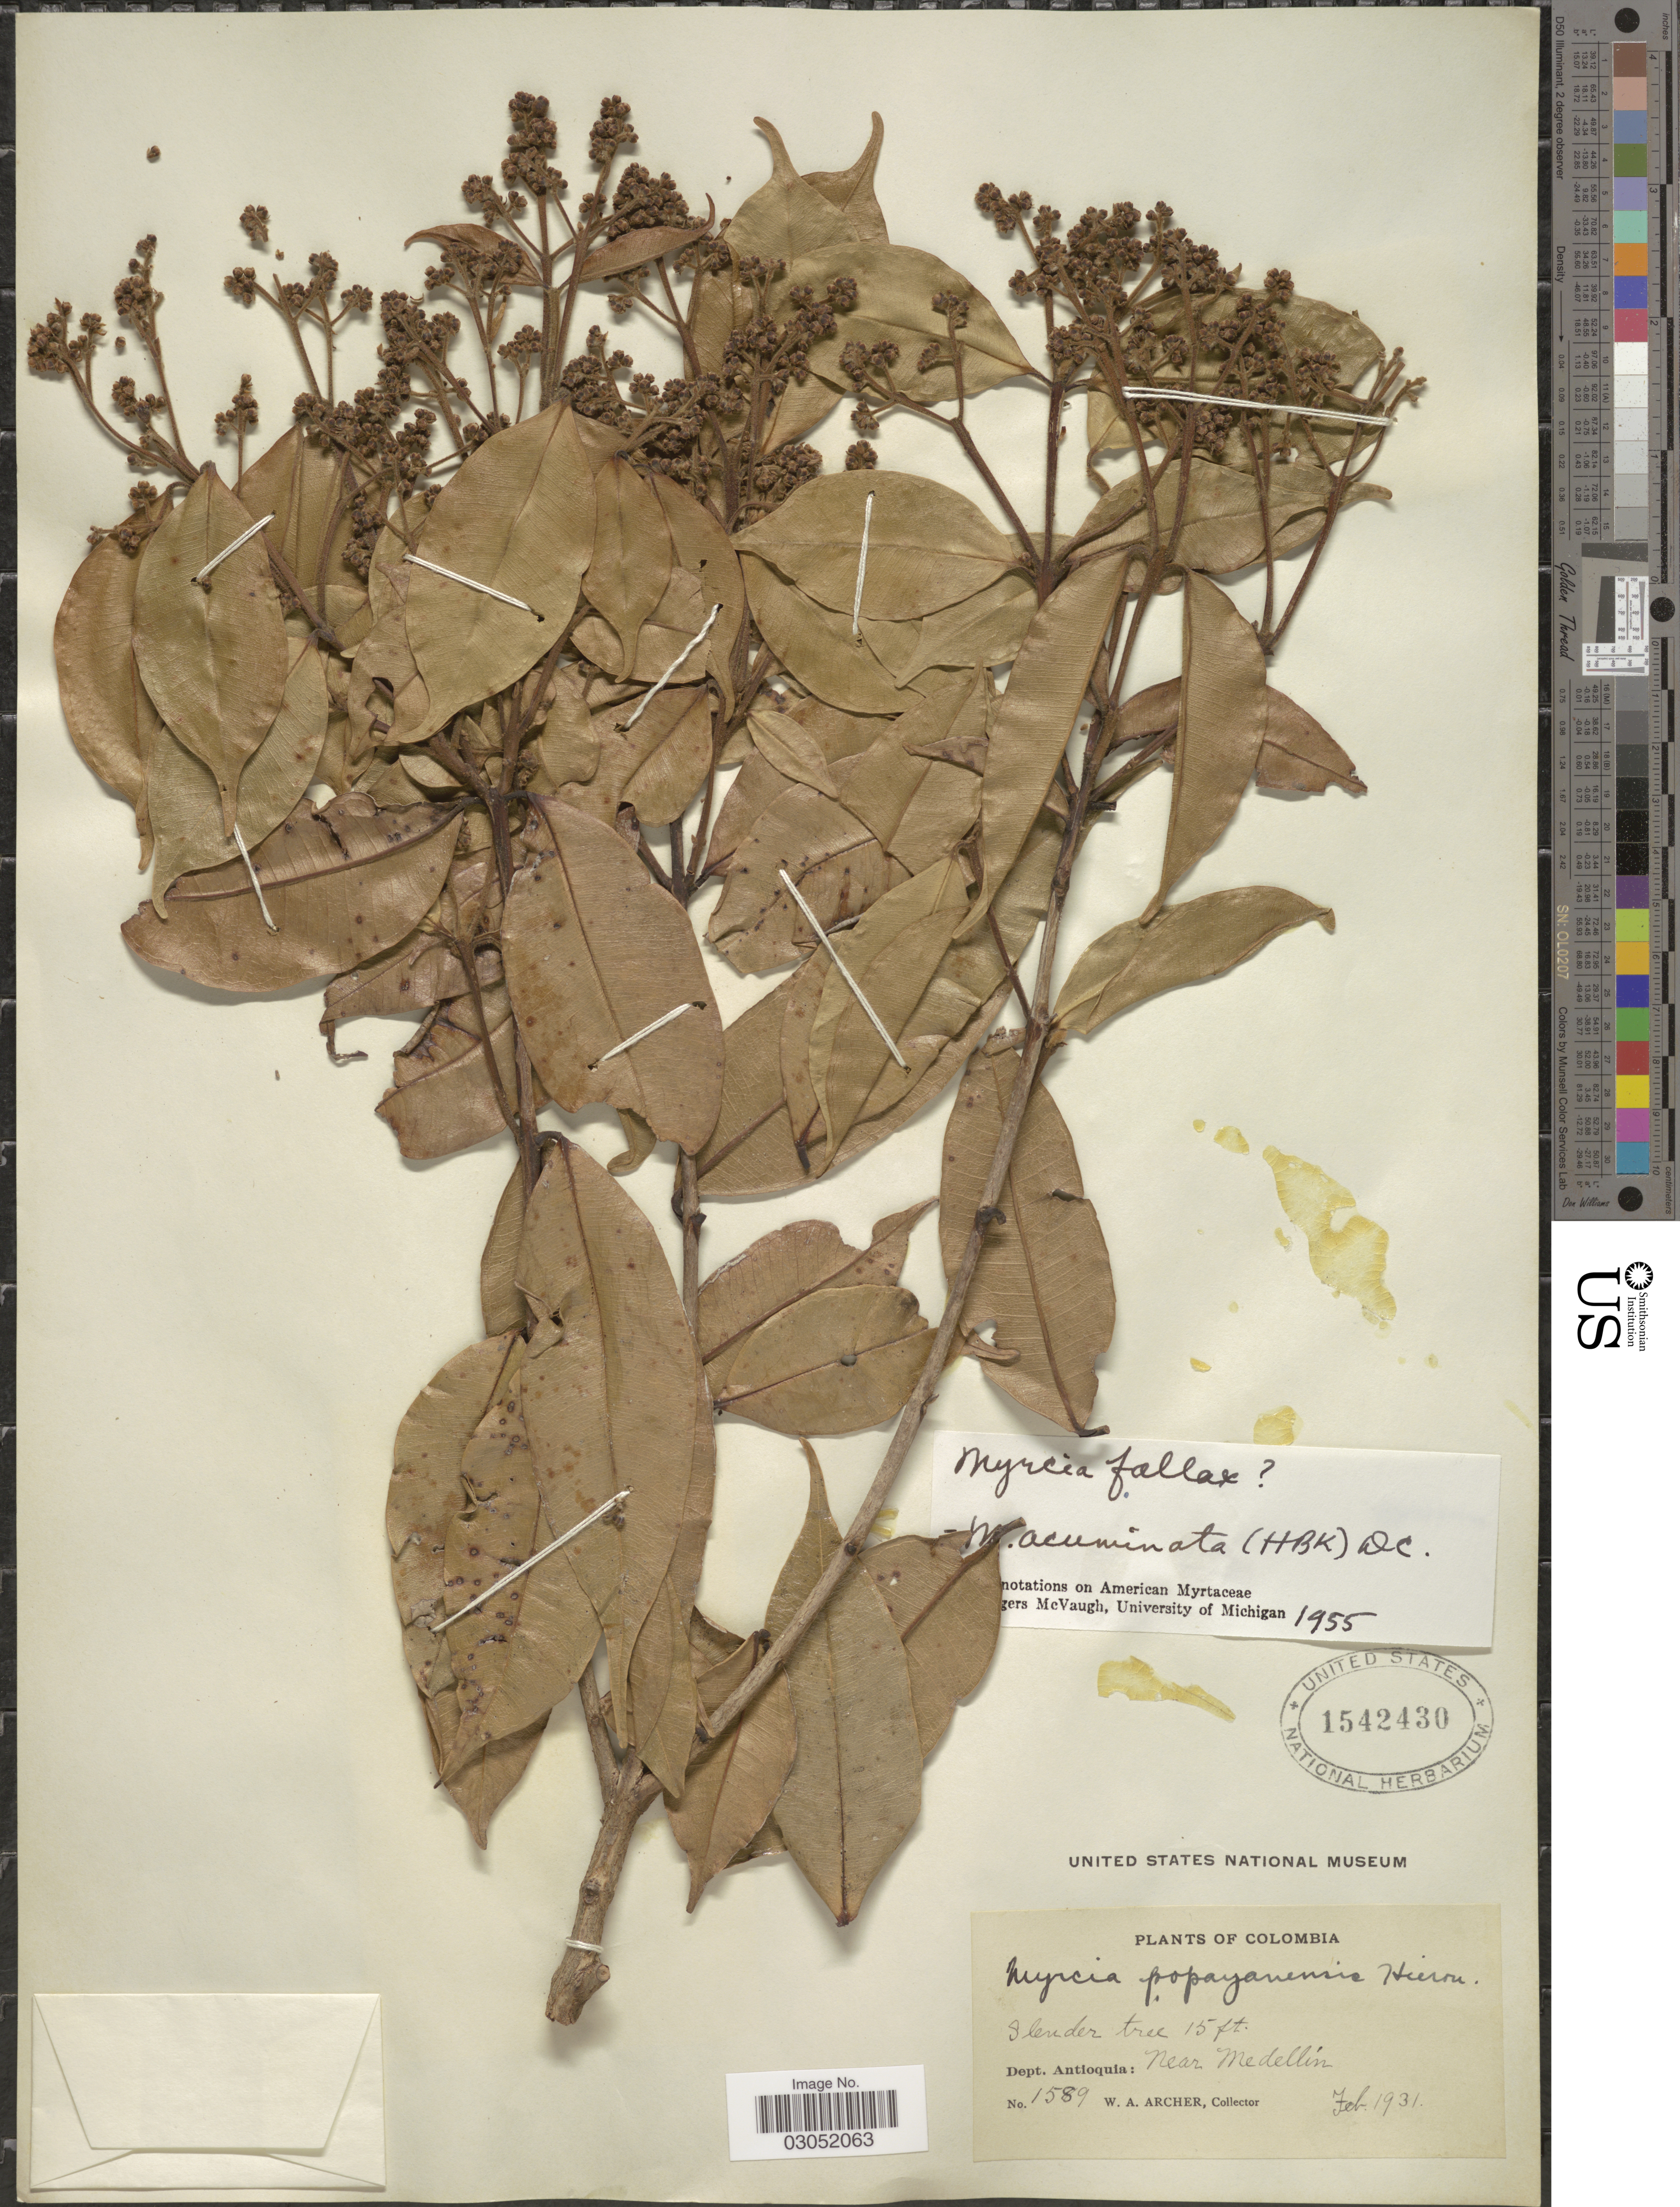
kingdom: Plantae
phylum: Tracheophyta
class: Magnoliopsida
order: Myrtales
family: Myrtaceae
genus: Myrcia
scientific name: Myrcia acuminata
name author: (Kunth) DC.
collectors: W. Archer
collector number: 1589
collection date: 1931-02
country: Colombia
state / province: Antioquia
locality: Dept. Antioquia: Near Medellín.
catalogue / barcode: US 1542430